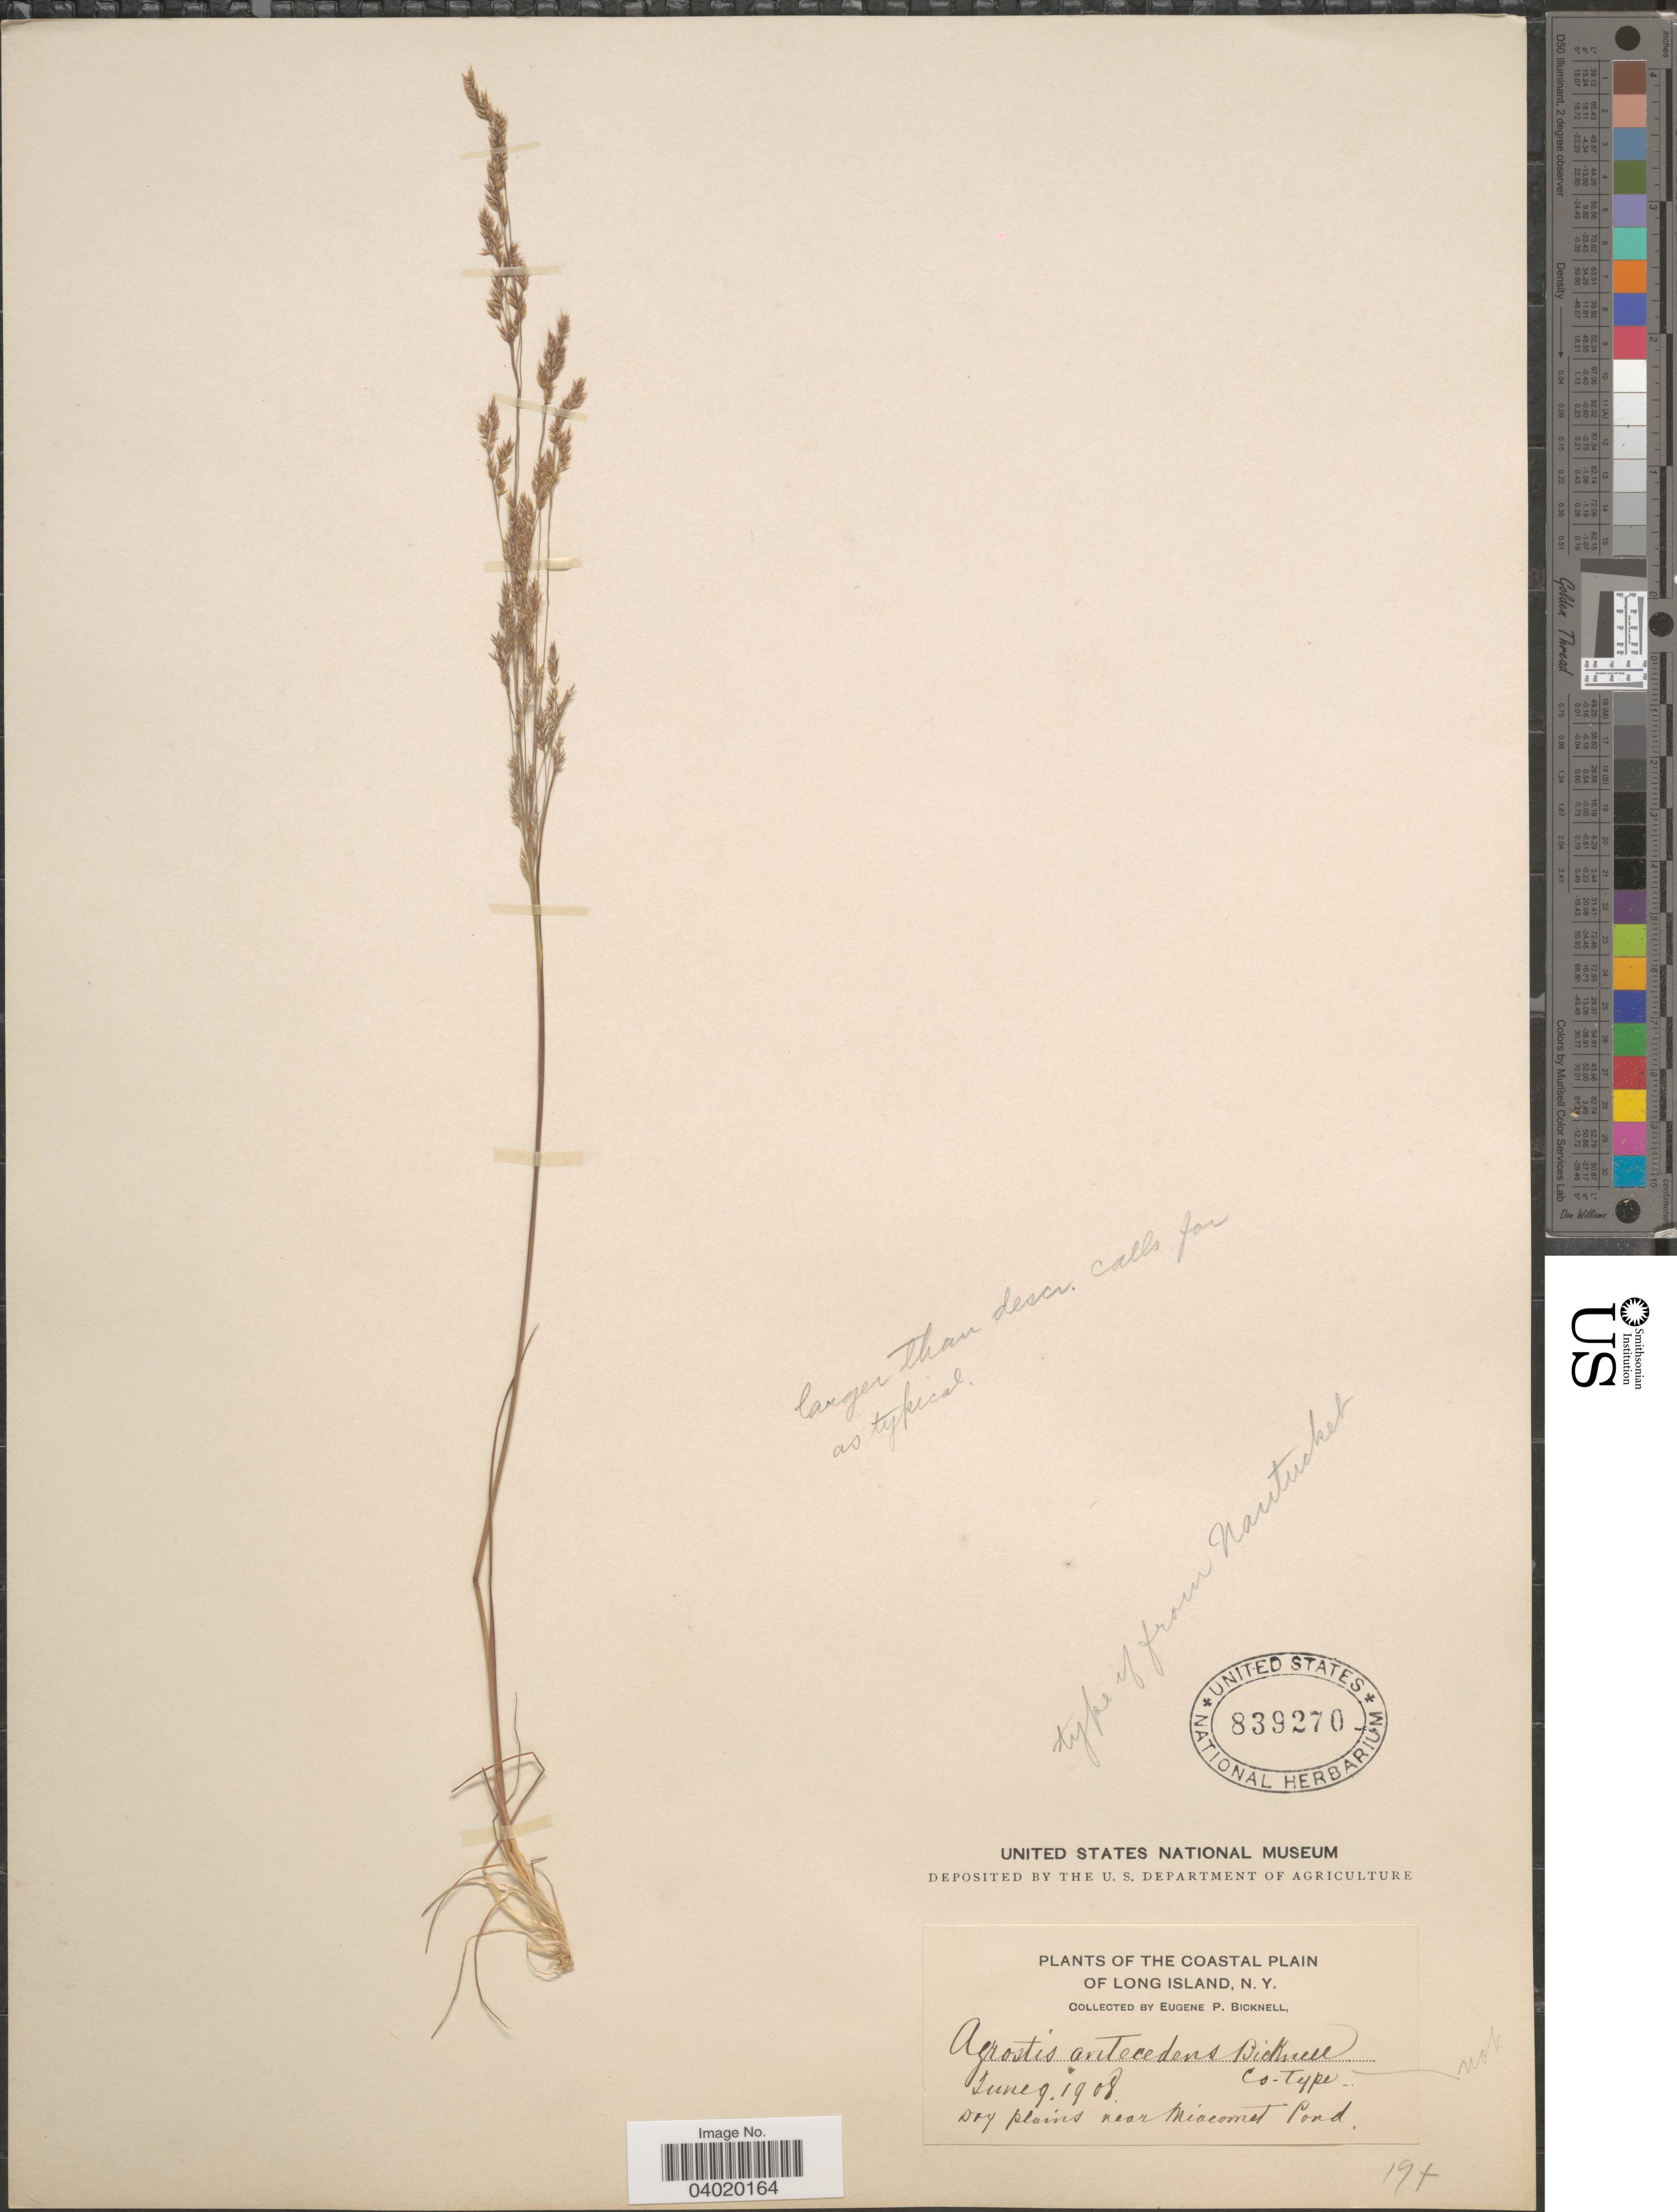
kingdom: Plantae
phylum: Tracheophyta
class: Liliopsida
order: Poales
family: Poaceae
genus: Agrostis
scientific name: Agrostis hyemalis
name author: (Walter) Britton et al.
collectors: E. P. Bicknell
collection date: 1908-06-09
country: United States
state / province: New York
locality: Coastal Plain of Long Island. Dry plains near Miacomet Pond.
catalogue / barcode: US 839270